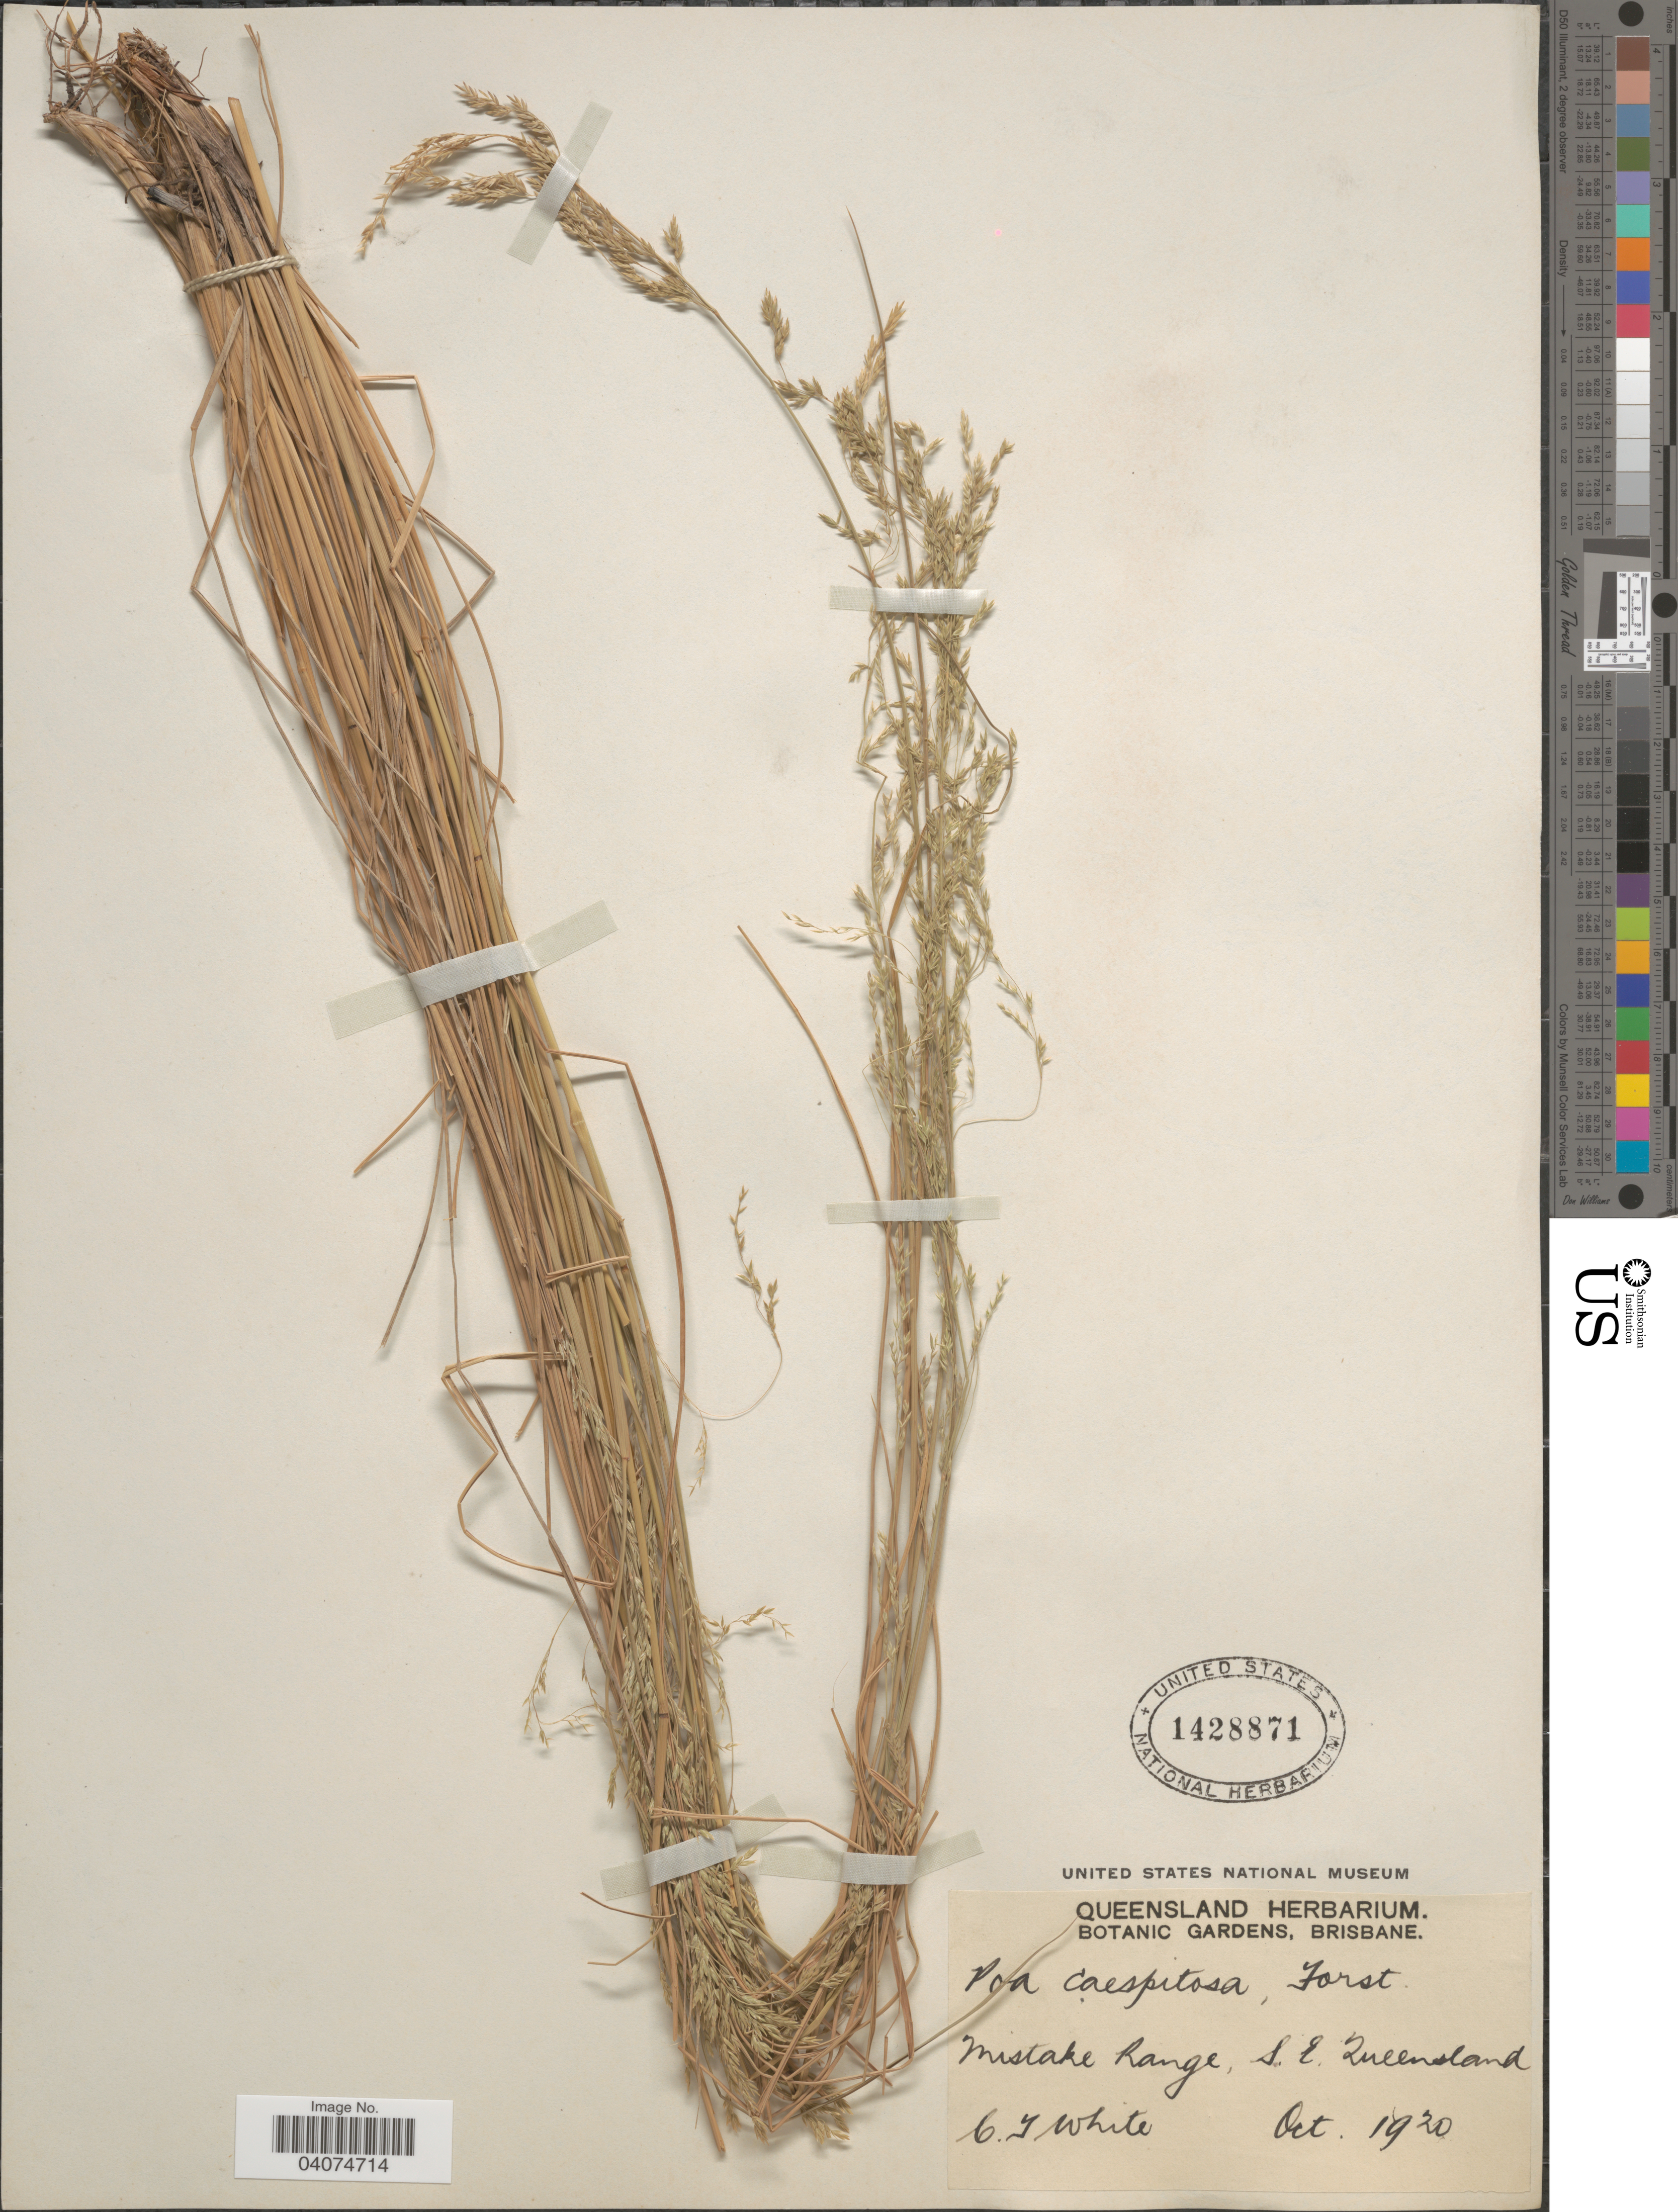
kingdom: Plantae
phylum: Tracheophyta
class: Liliopsida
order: Poales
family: Poaceae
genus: Poa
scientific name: Poa sp.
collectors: C. T. White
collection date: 1920-10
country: Australia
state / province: Queensland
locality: Mistake Range, S.E. Queensland.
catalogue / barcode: US 1428871